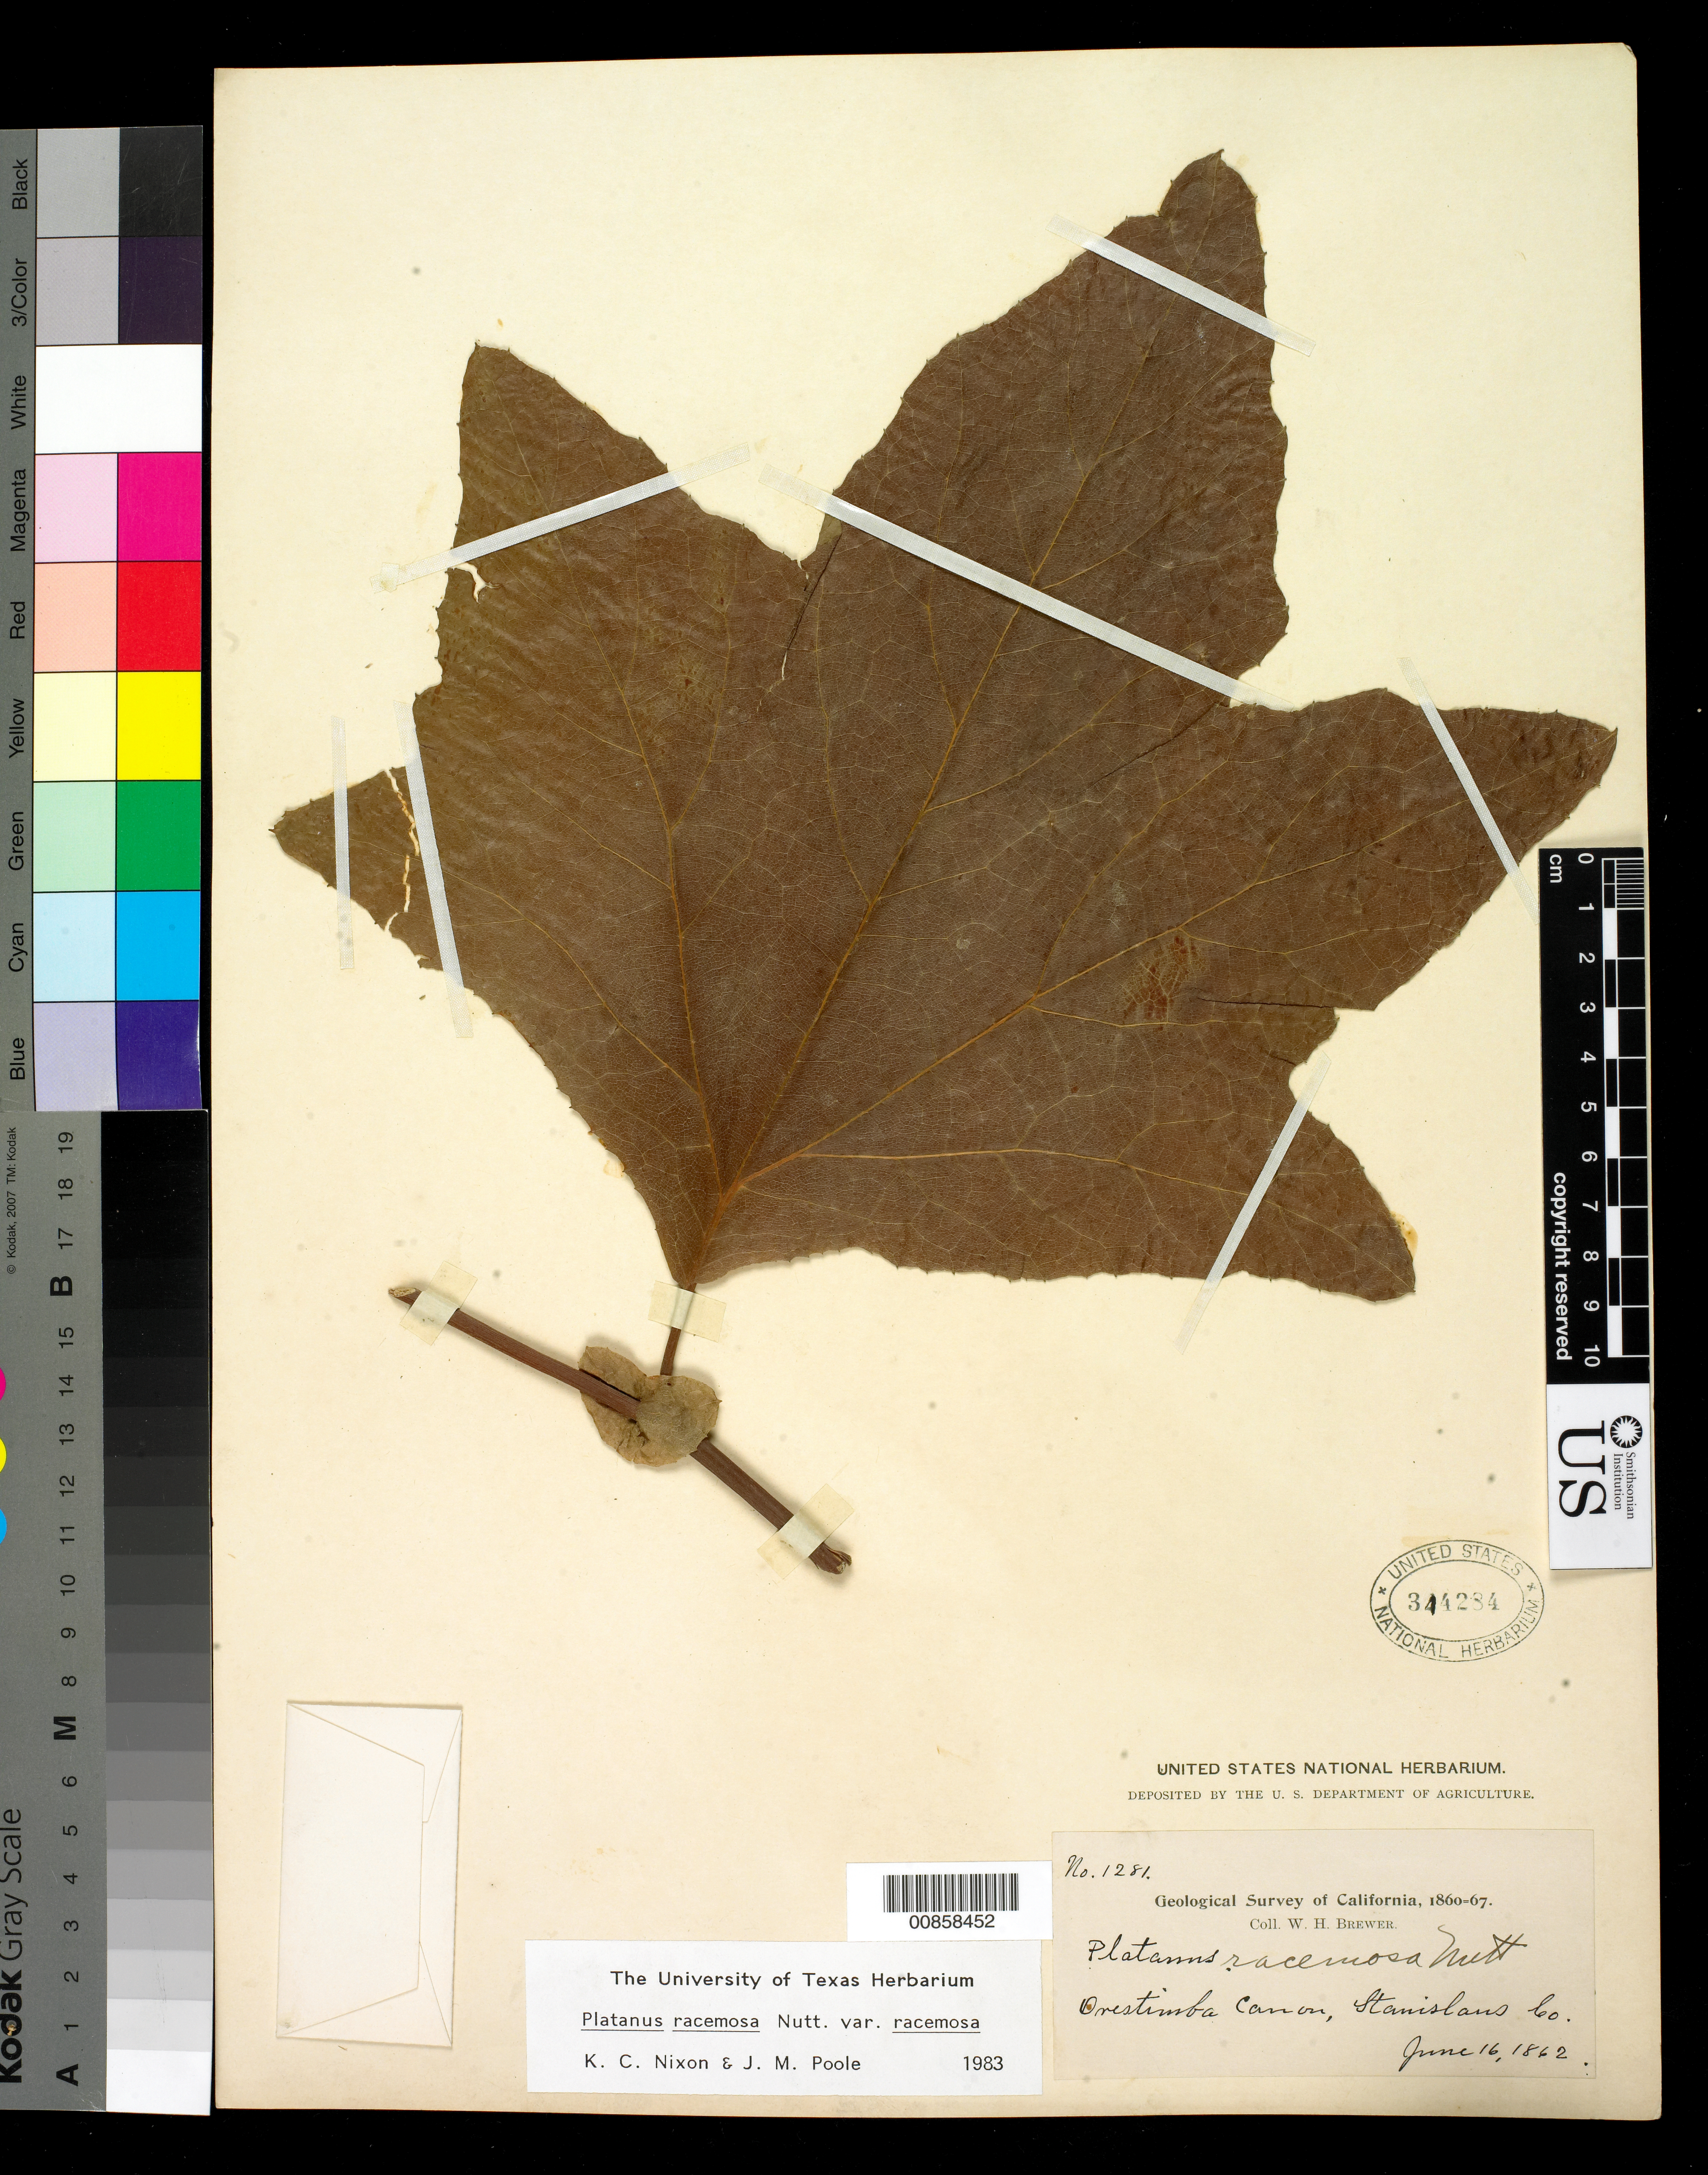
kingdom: Plantae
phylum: Tracheophyta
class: Magnoliopsida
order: Proteales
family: Platanaceae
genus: Platanus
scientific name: Platanus racemosa var. racemosa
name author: Nutt.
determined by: Nixon, K C.; Poole, J. M.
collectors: W. H. Brewer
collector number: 1281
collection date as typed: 16 Jun 1862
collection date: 1862-06-16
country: United States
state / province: California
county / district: Stanislaus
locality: Orestimba Canyon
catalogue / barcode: US 344284